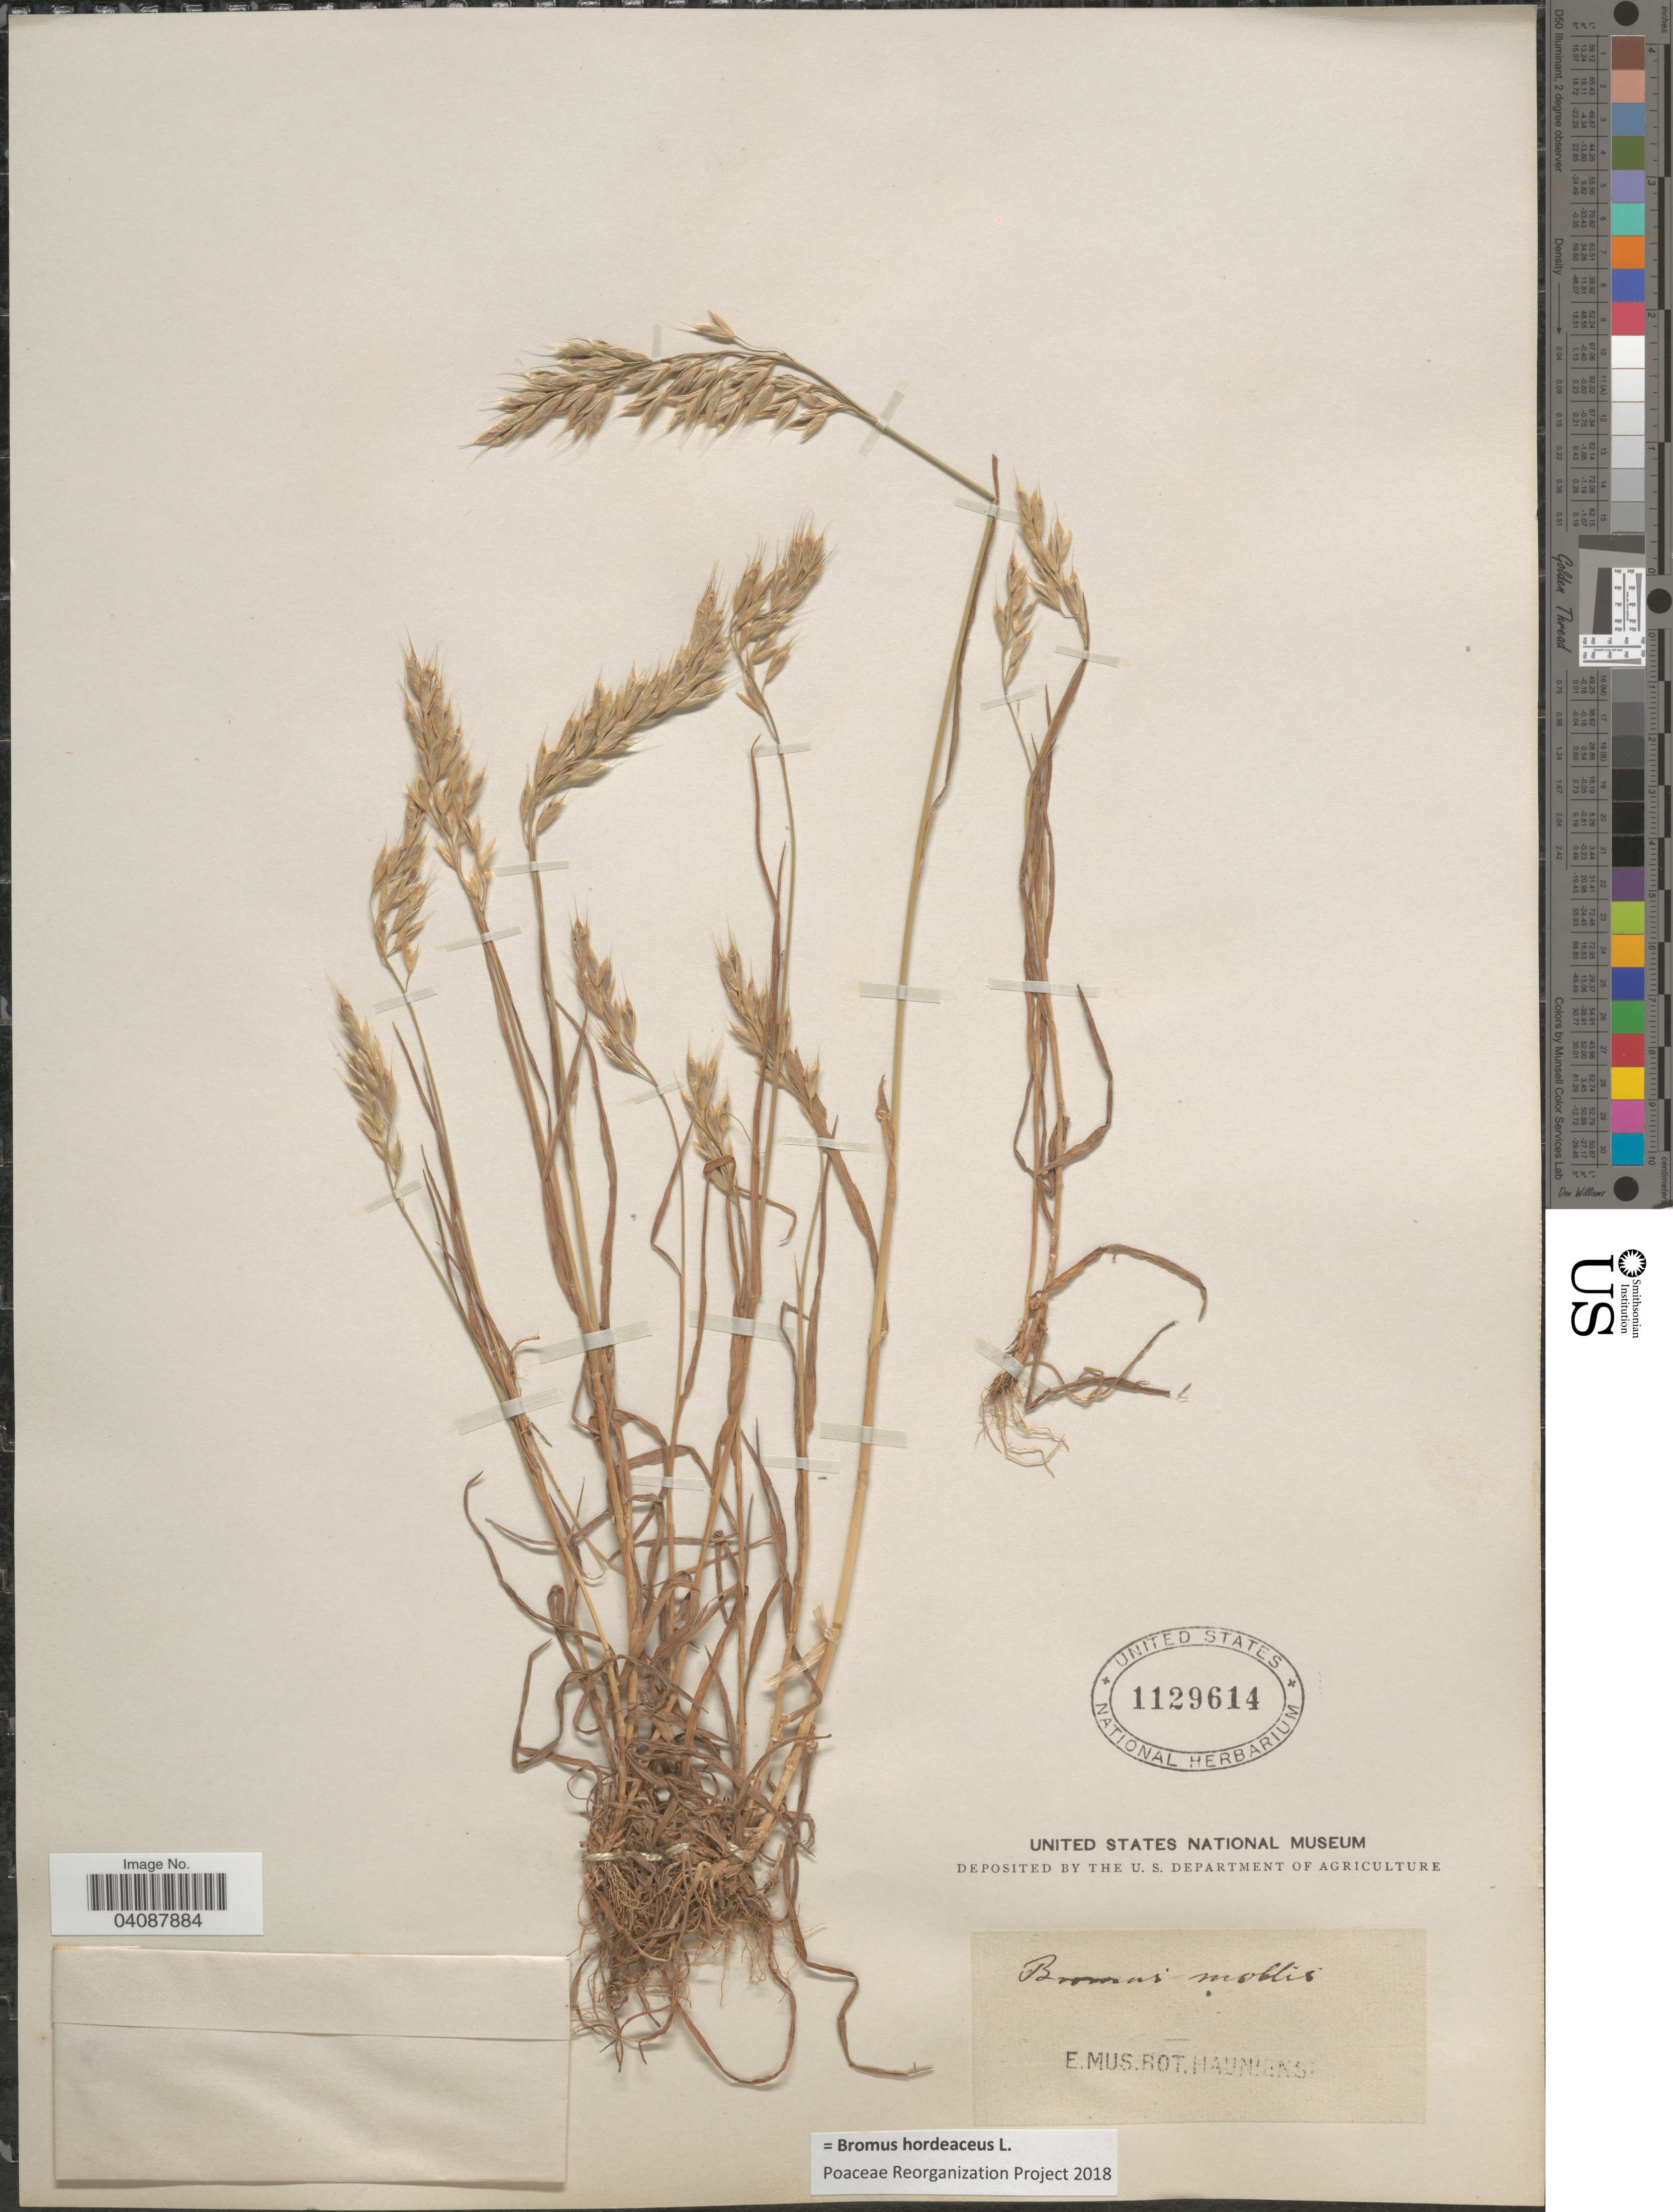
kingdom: Plantae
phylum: Tracheophyta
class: Liliopsida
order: Poales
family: Poaceae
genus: Bromus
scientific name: Bromus hordeaceus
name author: L.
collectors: ex Mus. Bot. Hauniense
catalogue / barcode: US 1129614